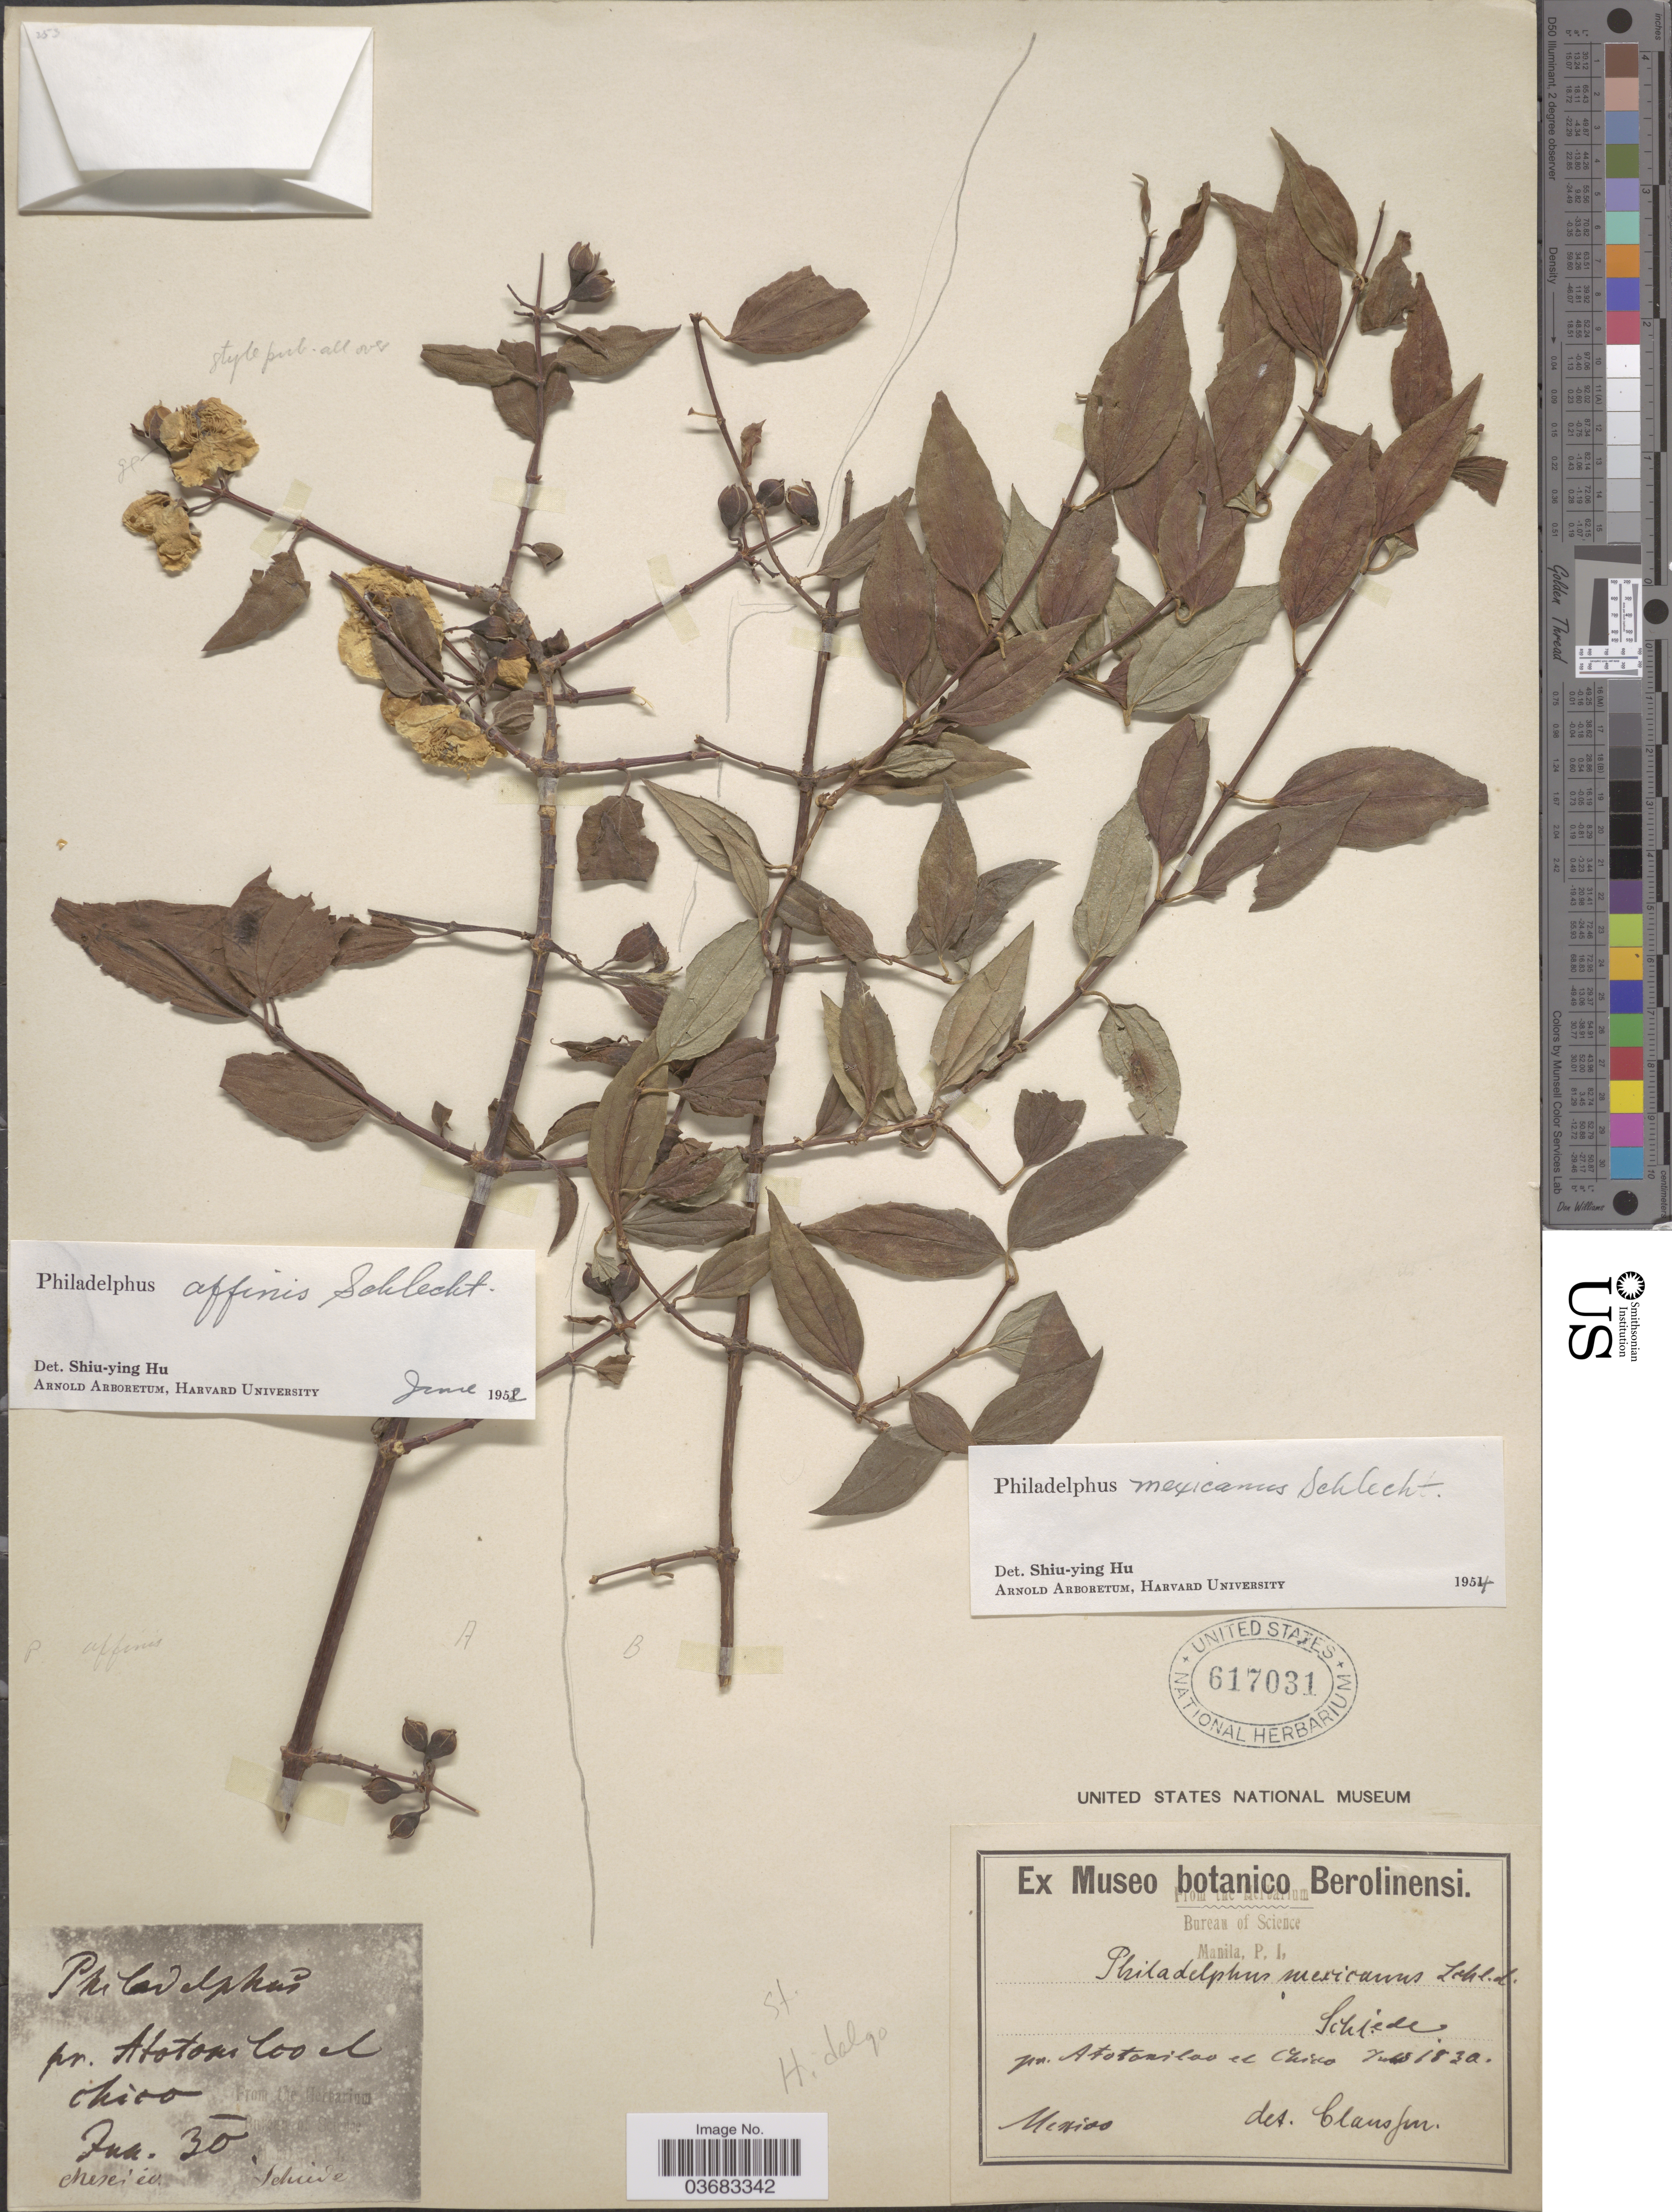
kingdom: Plantae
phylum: Tracheophyta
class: Magnoliopsida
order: Cornales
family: Hydrangeaceae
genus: Philadelphus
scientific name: Philadelphus affinis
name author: Schltdl.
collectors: Schiede, --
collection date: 1830-07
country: Mexico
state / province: Hidalgo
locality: Pr. Atotonilco el Chico.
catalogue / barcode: US 617031